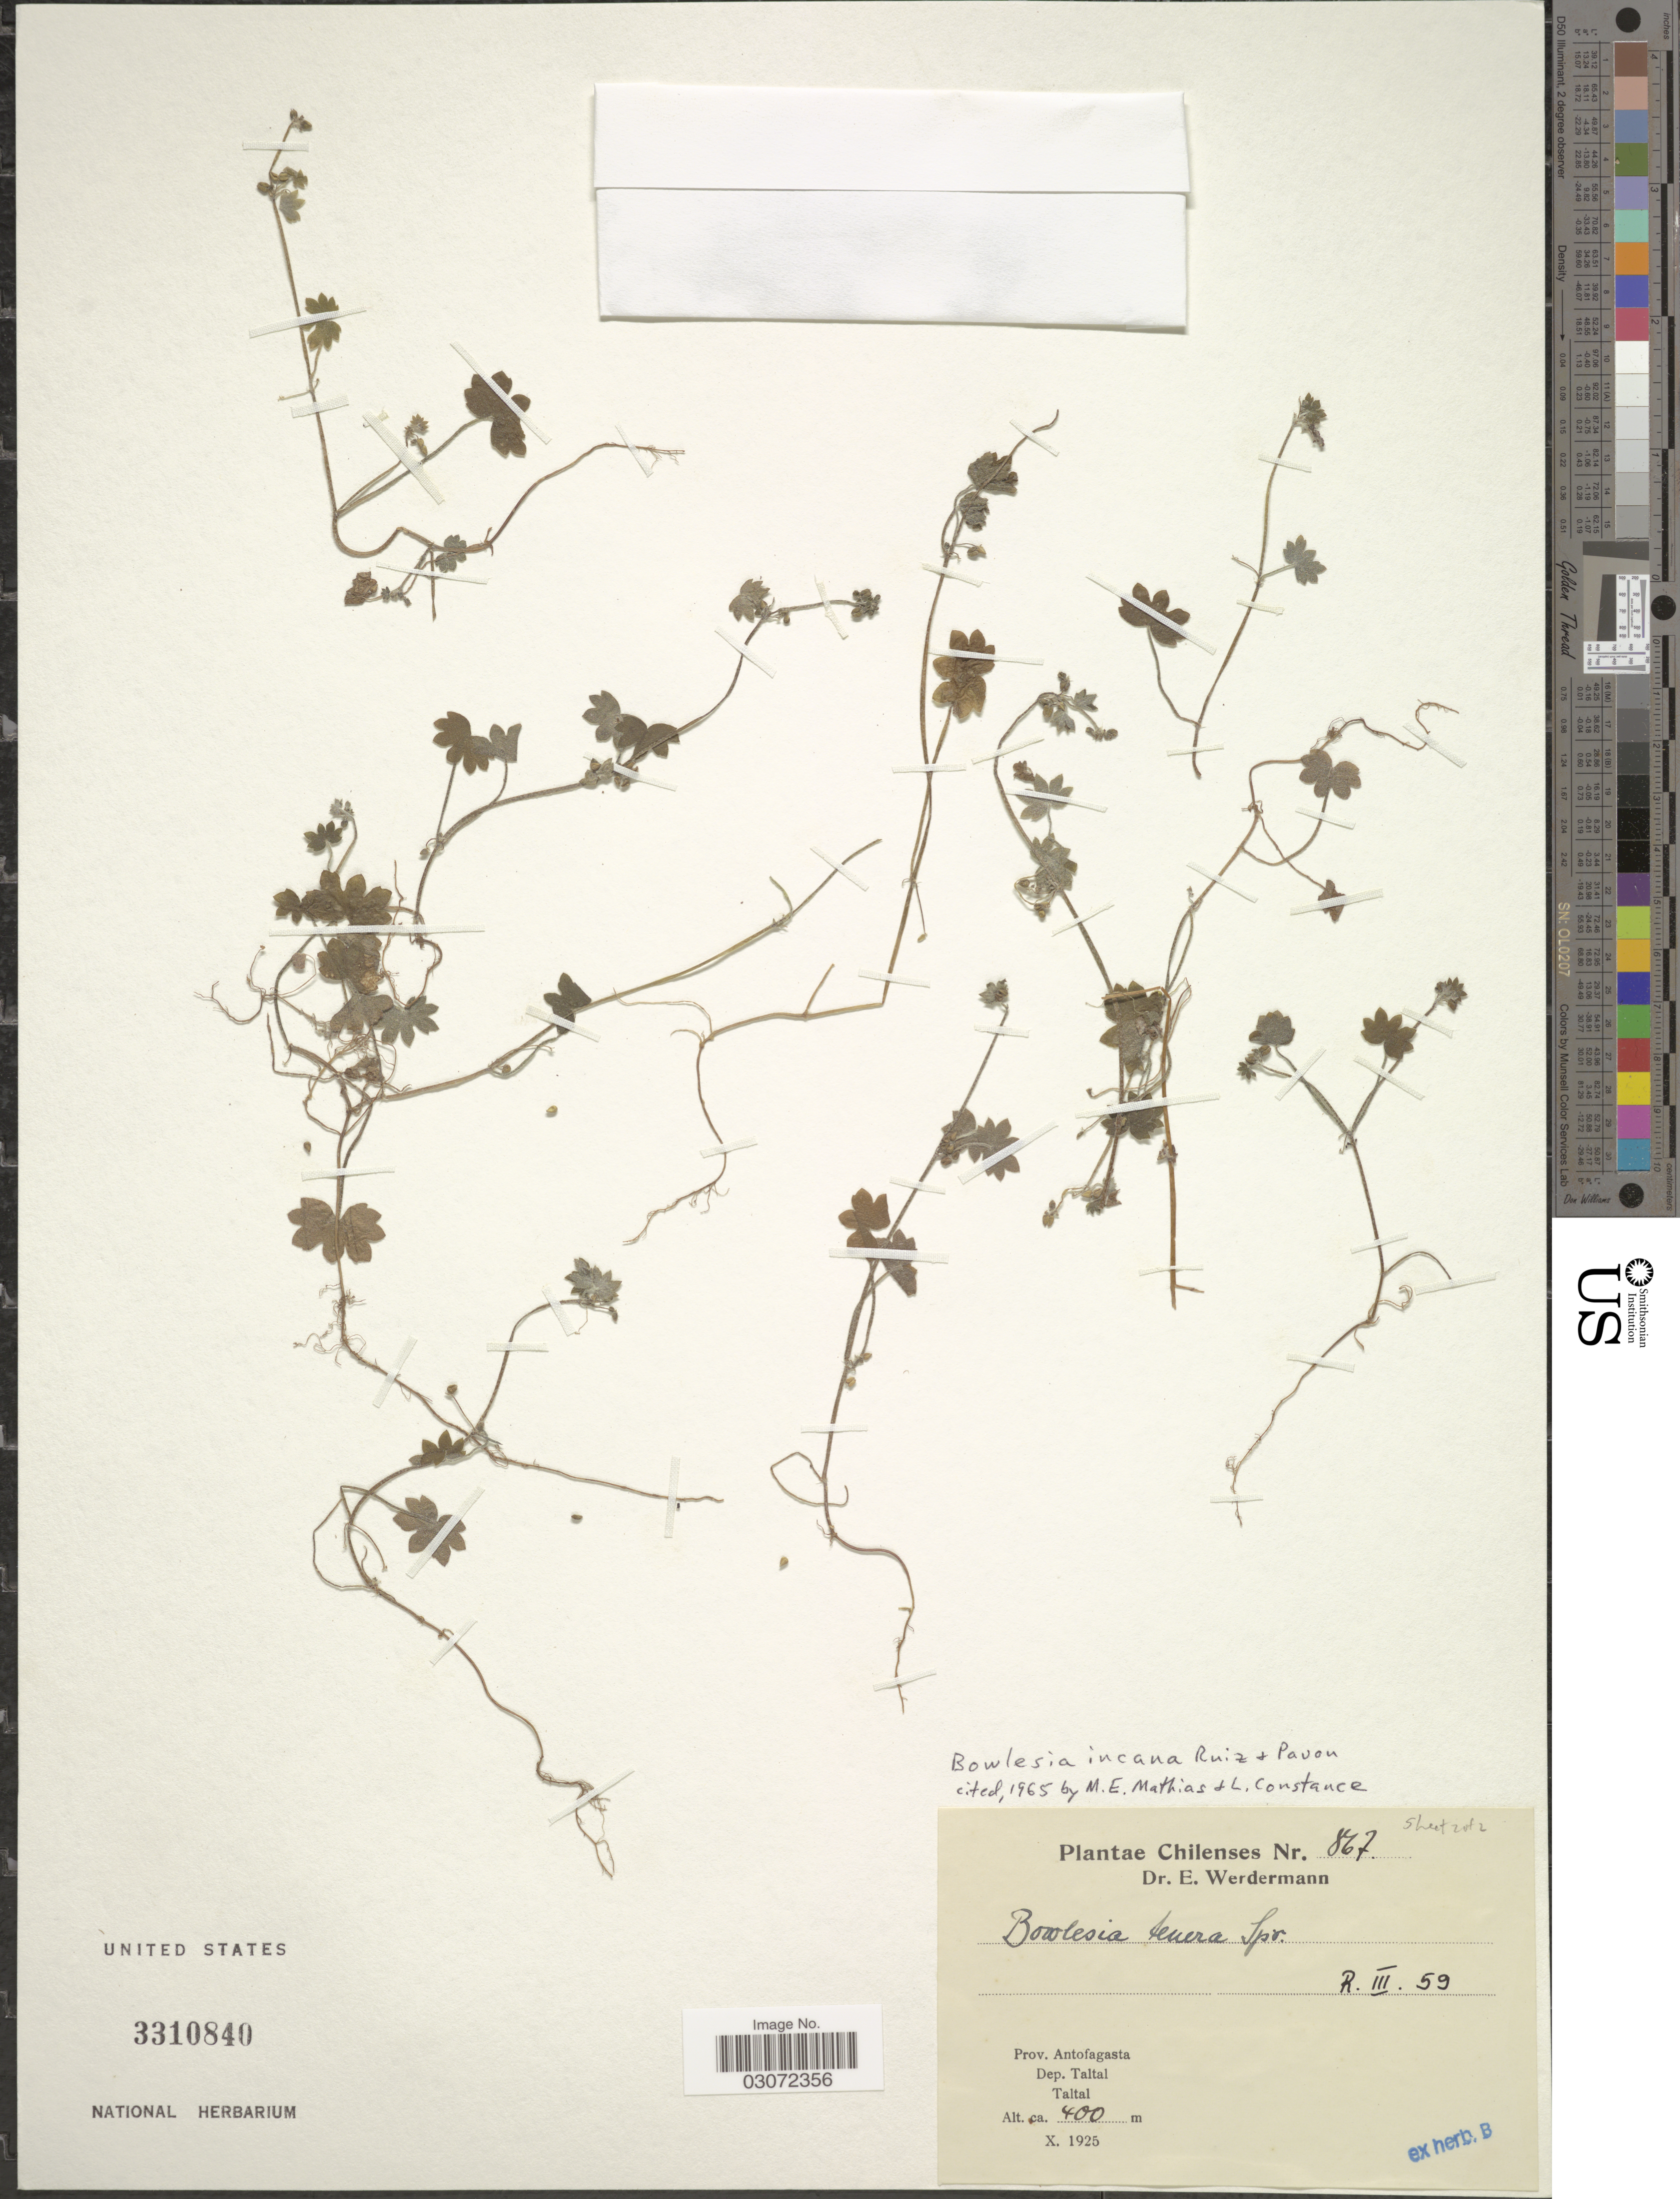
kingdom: Plantae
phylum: Tracheophyta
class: Magnoliopsida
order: Apiales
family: Apiaceae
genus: Bowlesia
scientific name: Bowlesia incana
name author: Ruiz & Pav.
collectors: E. Werdermann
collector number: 867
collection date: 1925-10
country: Chile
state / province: Antofagasta (II)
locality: Dep. Taltal, Taltal.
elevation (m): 400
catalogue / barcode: US 3310840